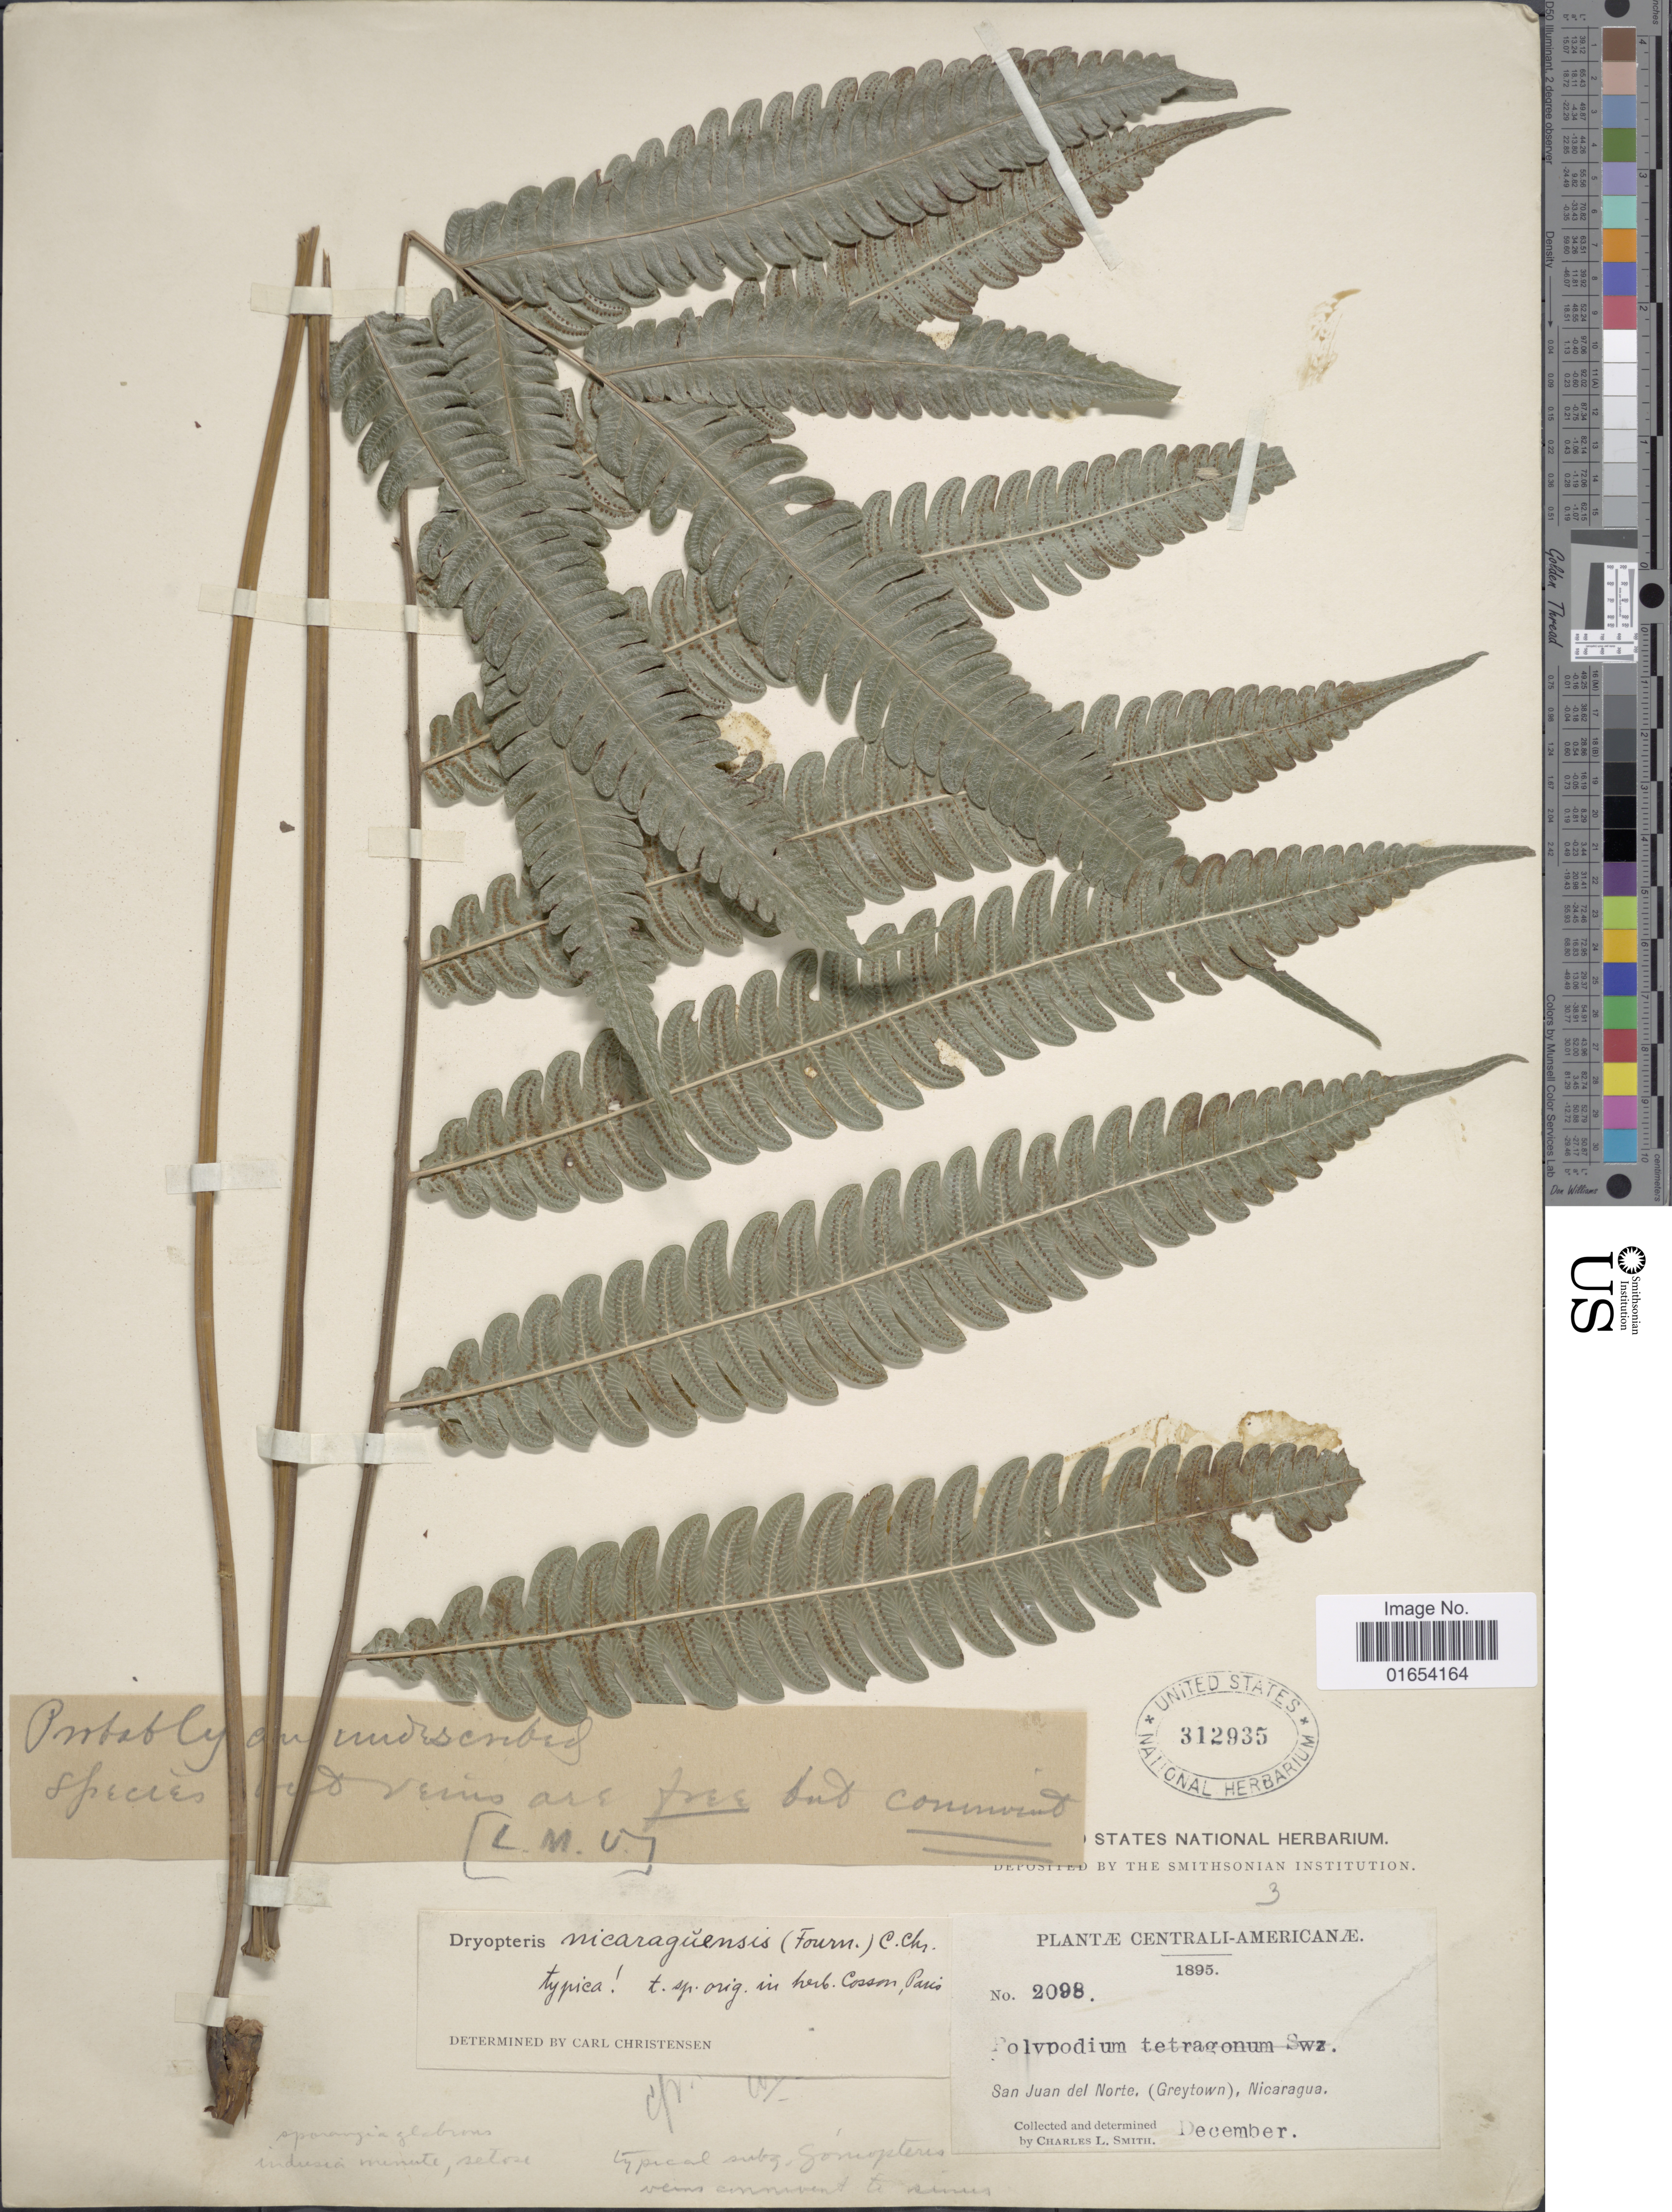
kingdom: Plantae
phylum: Tracheophyta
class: Polypodiopsida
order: Polypodiales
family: Thelypteridaceae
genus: Goniopteris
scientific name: Goniopteris nicaraguensis (C. Chr.) comb. nov., ined 2015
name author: (C. Chr.)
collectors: C. L. Smith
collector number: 2098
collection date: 1895-12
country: Nicaragua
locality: San Juan del Norte (Greytown)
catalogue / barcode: US 312935